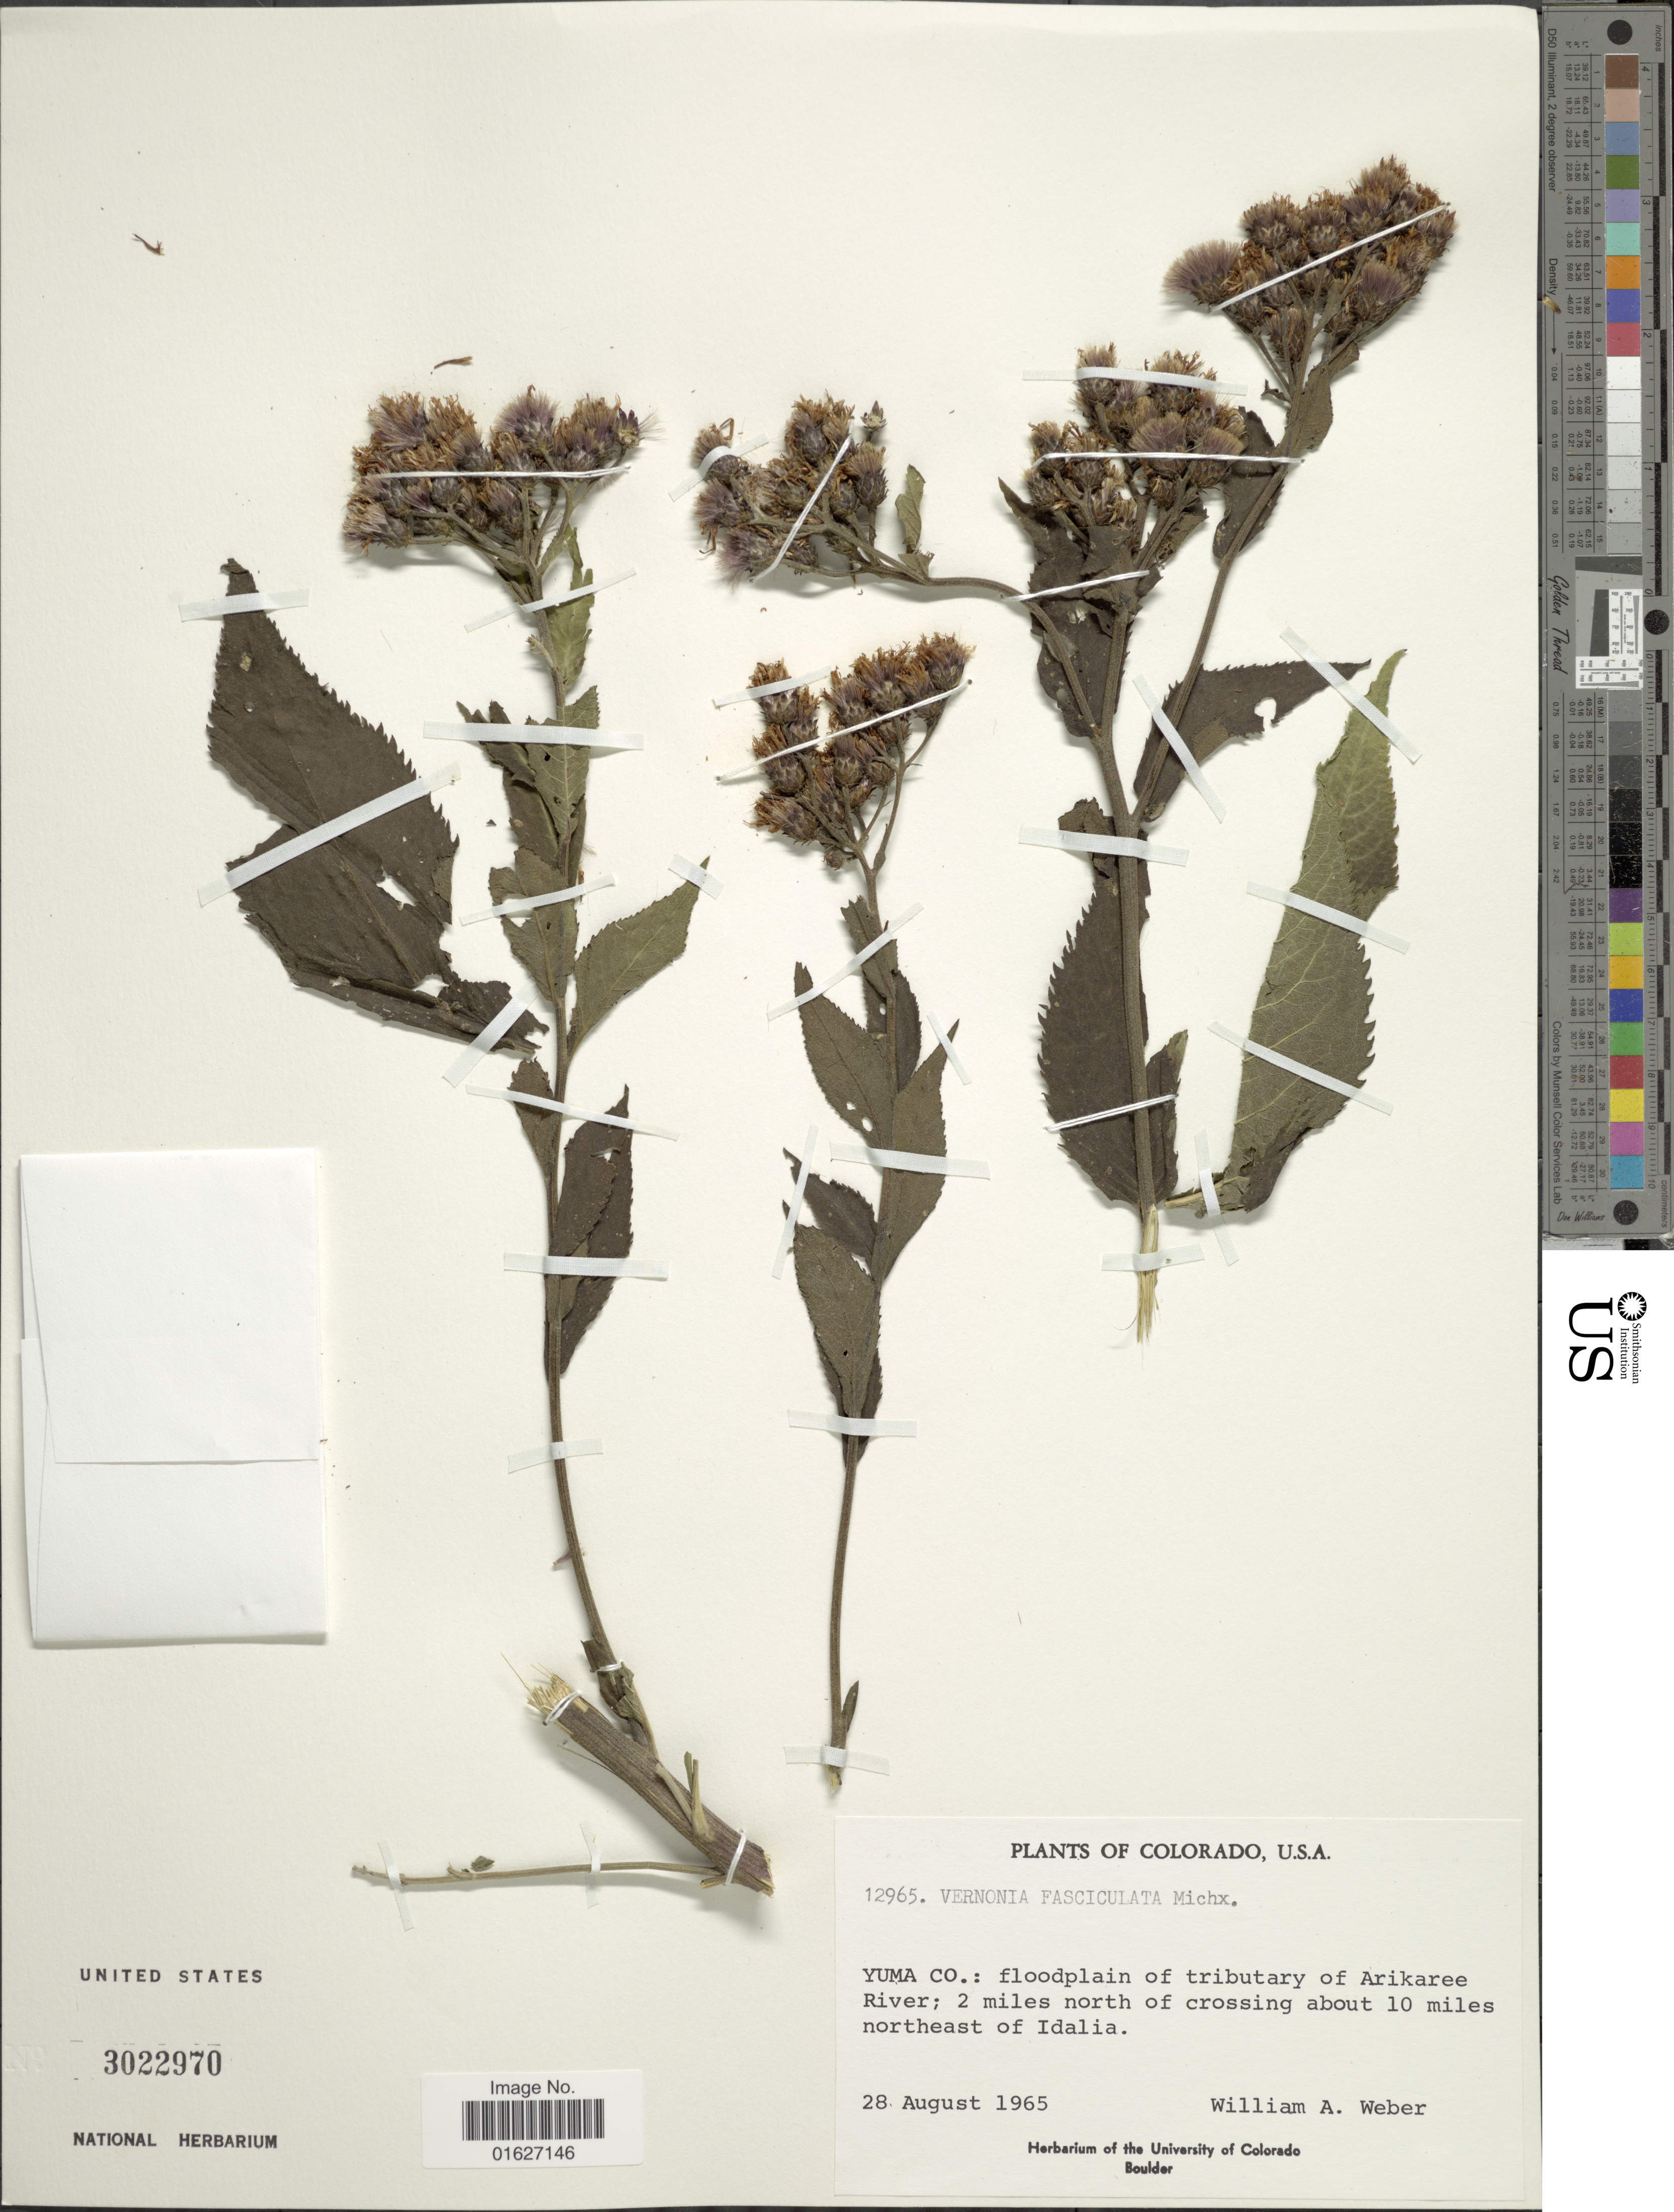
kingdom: Plantae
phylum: Tracheophyta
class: Magnoliopsida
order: Asterales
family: Asteraceae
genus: Vernonia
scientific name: Vernonia fasciculata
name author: Michx.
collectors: W. A. Weber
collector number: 12965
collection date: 1965-08-28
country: United States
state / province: Colorado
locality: Yuma Co.: floodplain of tributary of Arikaree River; 2 miles north of crossing about 10 miles northeast of Idalia.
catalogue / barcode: US 3022970